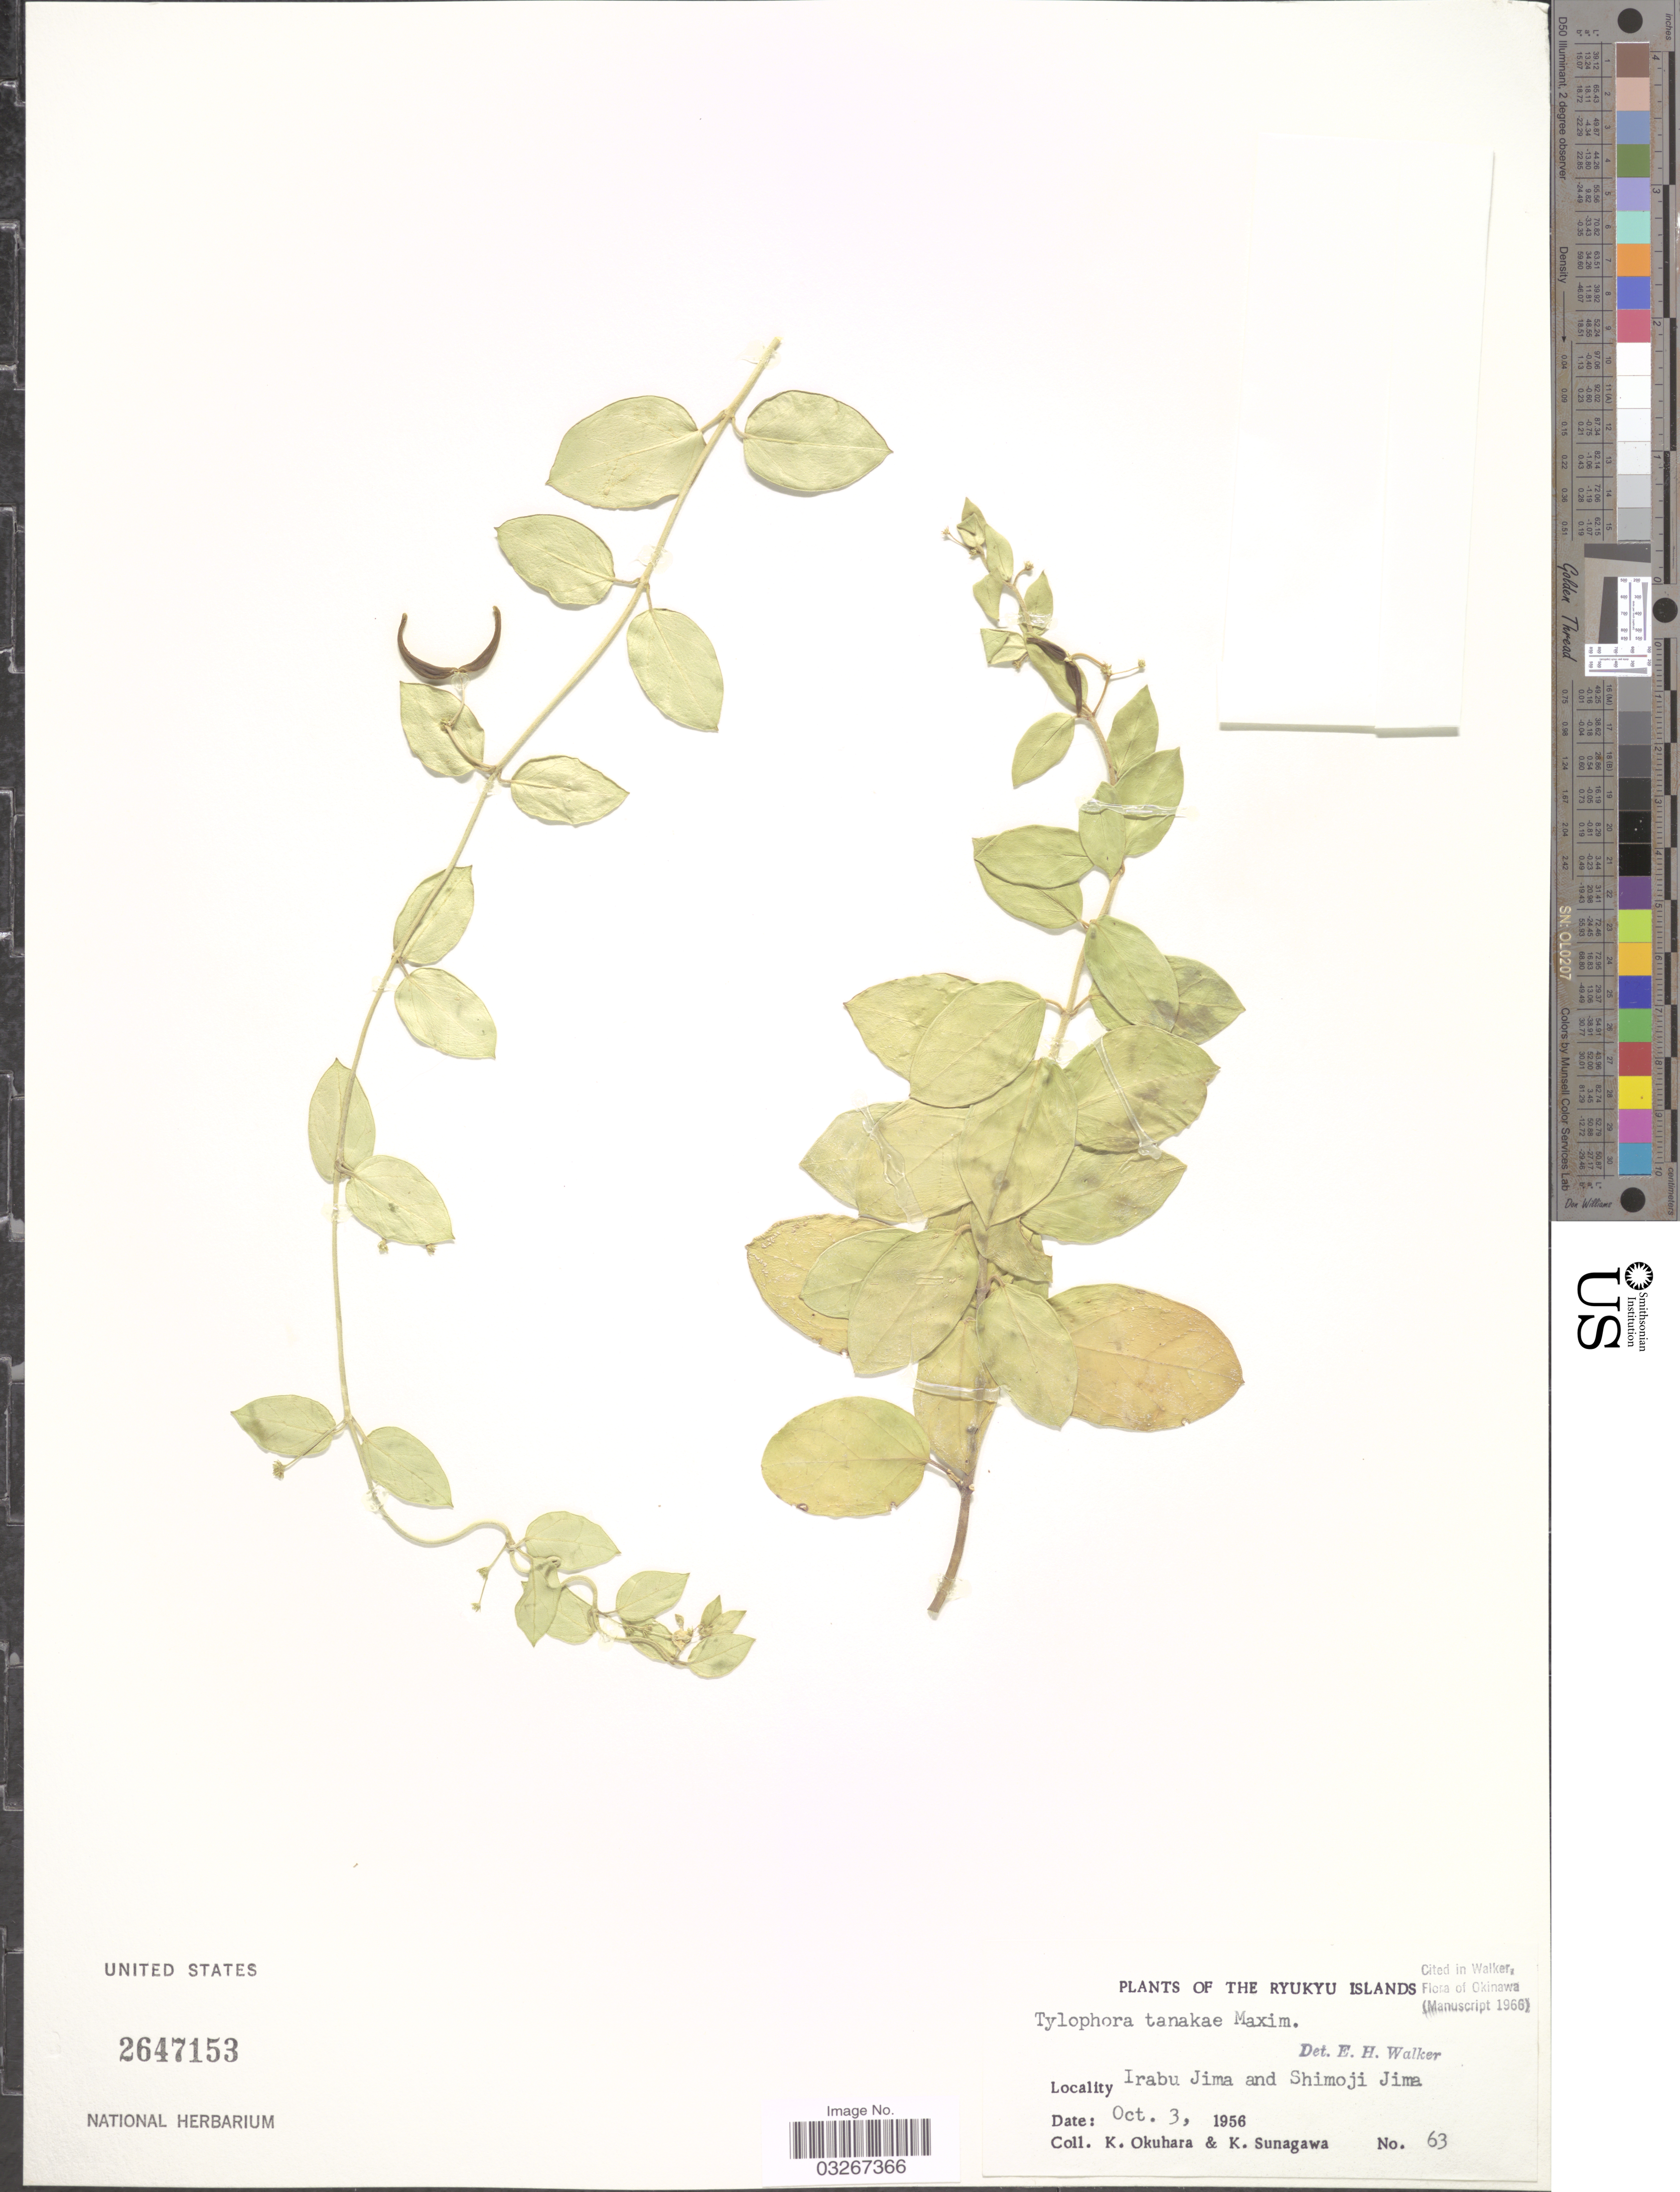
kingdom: Plantae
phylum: Tracheophyta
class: Magnoliopsida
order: Gentianales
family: Apocynaceae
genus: Tylophora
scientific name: Tylophora tanakae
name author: Maxim. ex Franch. & Sav.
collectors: K. Okuhara & K. Sunagawa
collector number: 63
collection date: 1956-10-03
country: Japan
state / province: Okinawa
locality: The Ryukyu Islands. Irabu Jima and Shimoji Jima.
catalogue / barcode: US 2647153